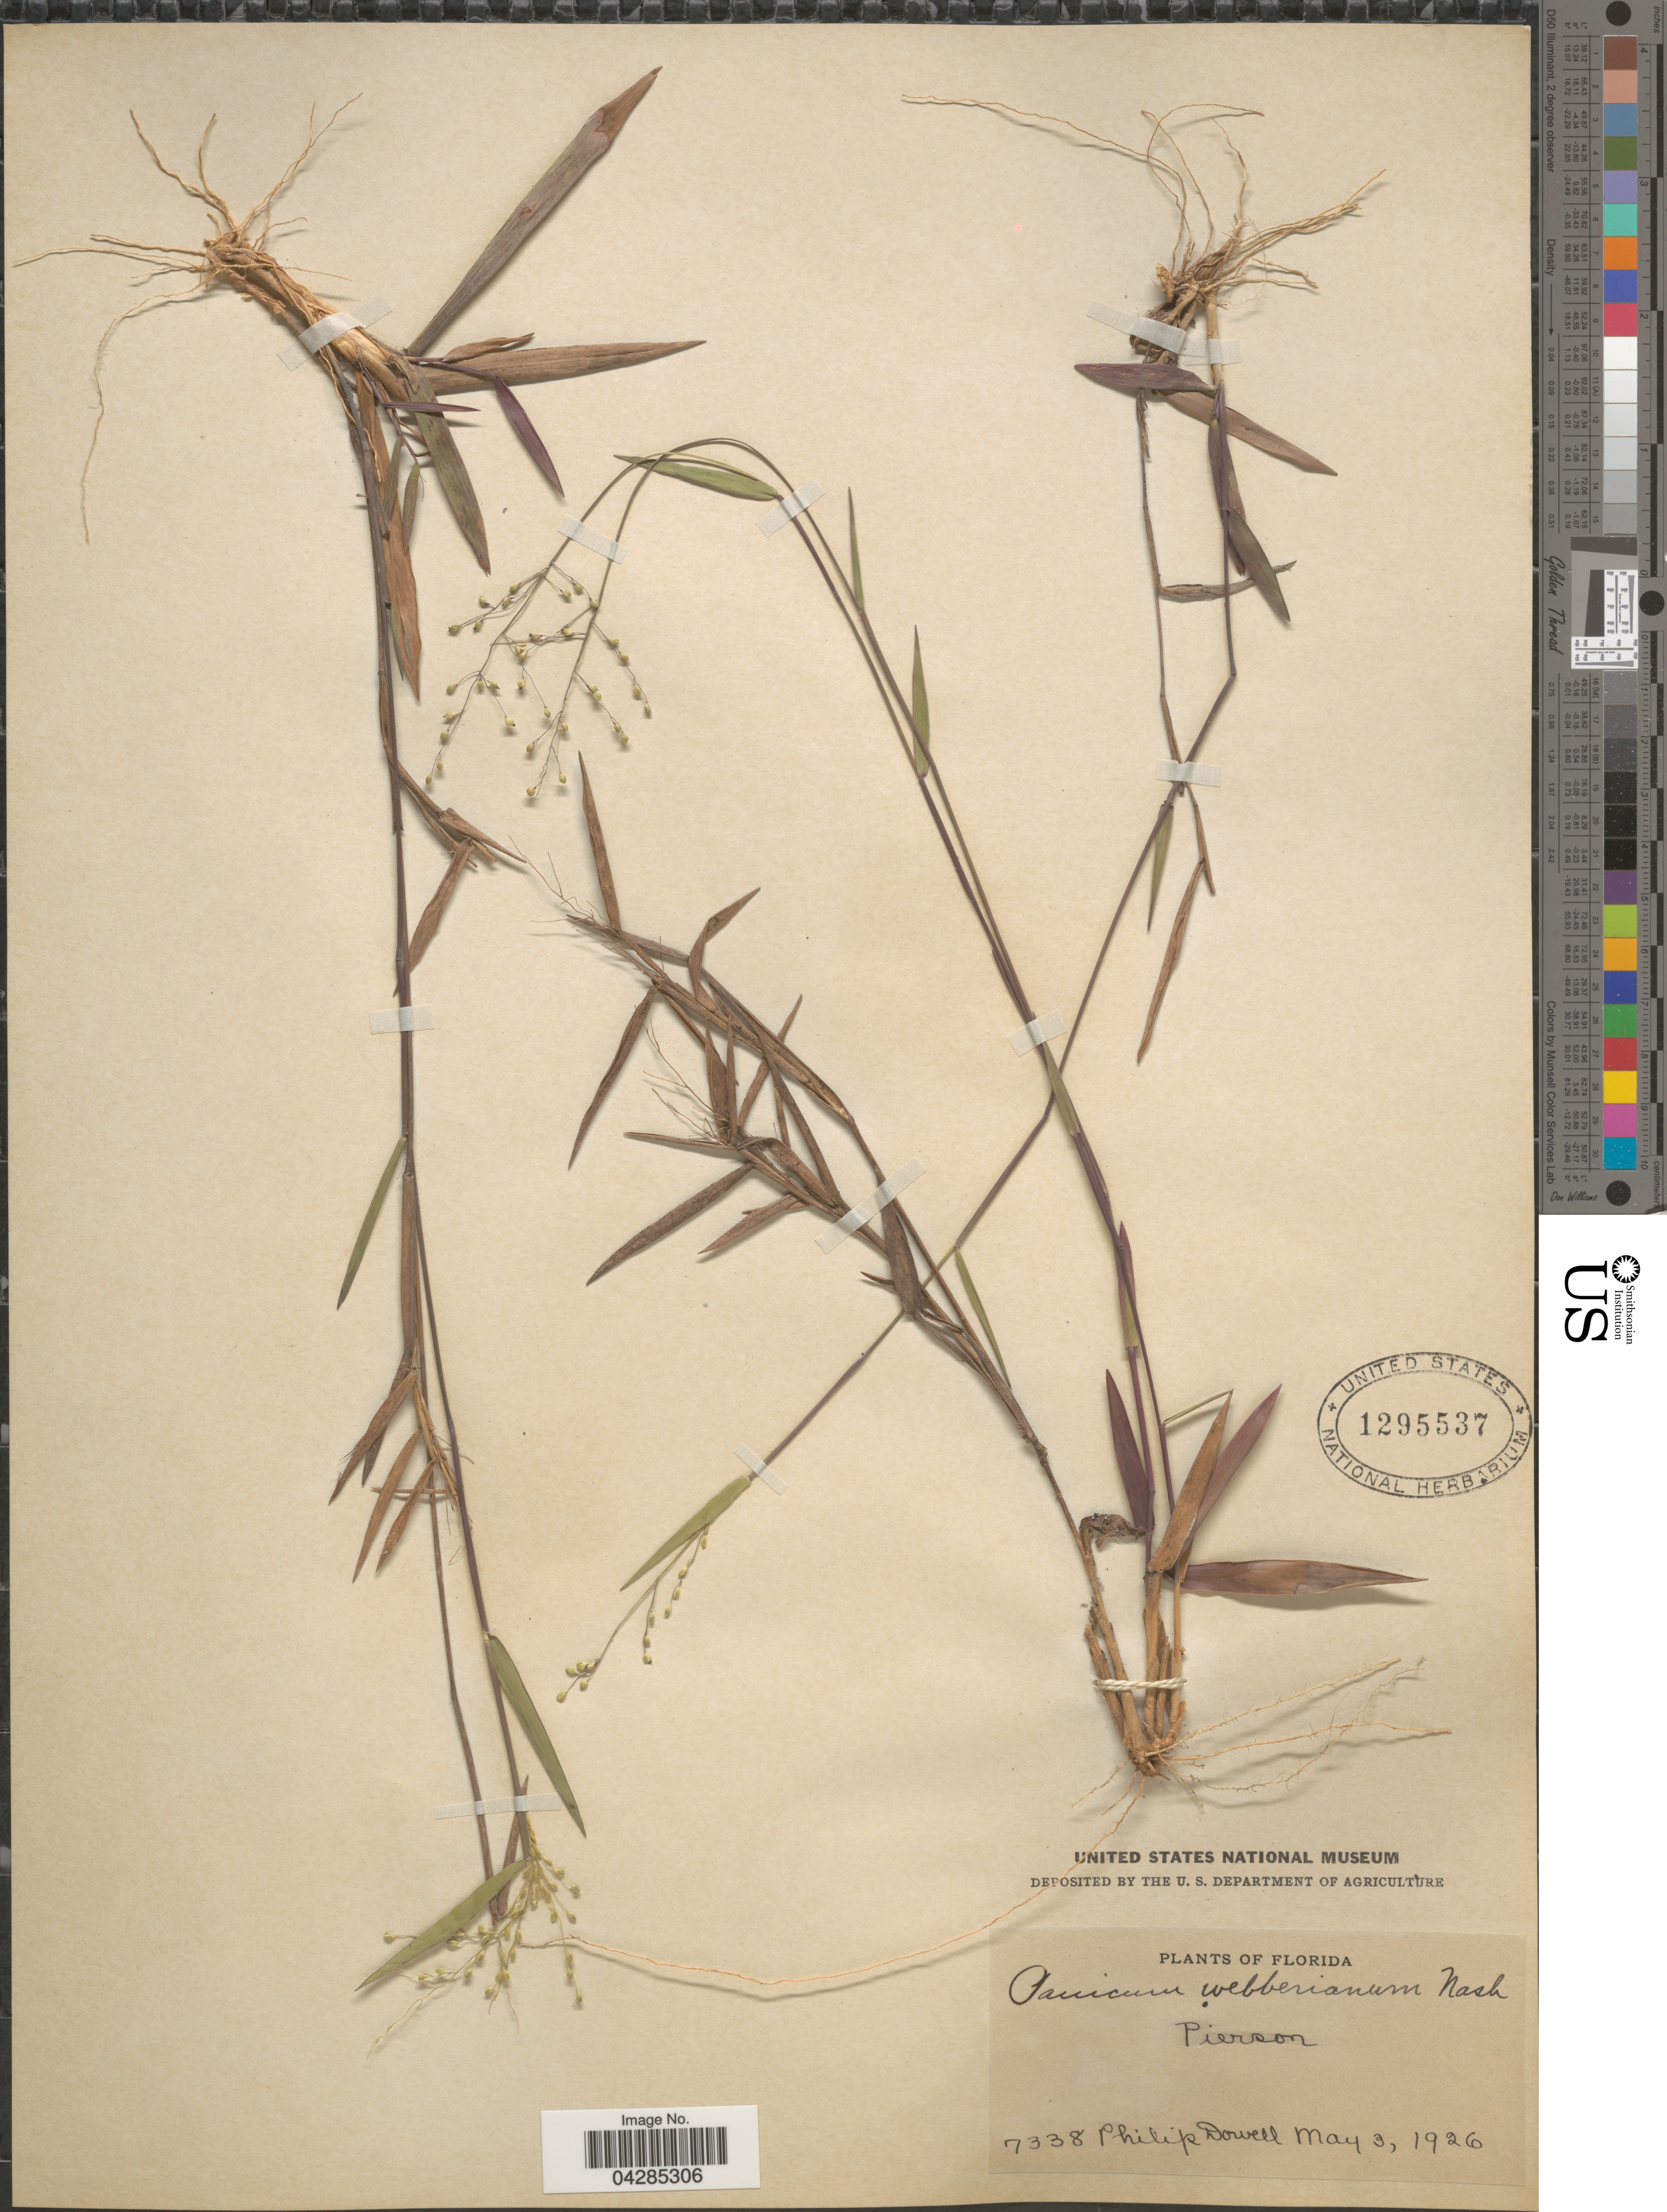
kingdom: Plantae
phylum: Tracheophyta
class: Liliopsida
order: Poales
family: Poaceae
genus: Dichanthelium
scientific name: Dichanthelium portoricense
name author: (Desv. ex Ham.) B.F. Hansen & Wunderlin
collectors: P. Dowell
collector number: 7338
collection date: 1926-05-03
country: United States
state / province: Florida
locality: Pierson.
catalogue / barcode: US 1295537